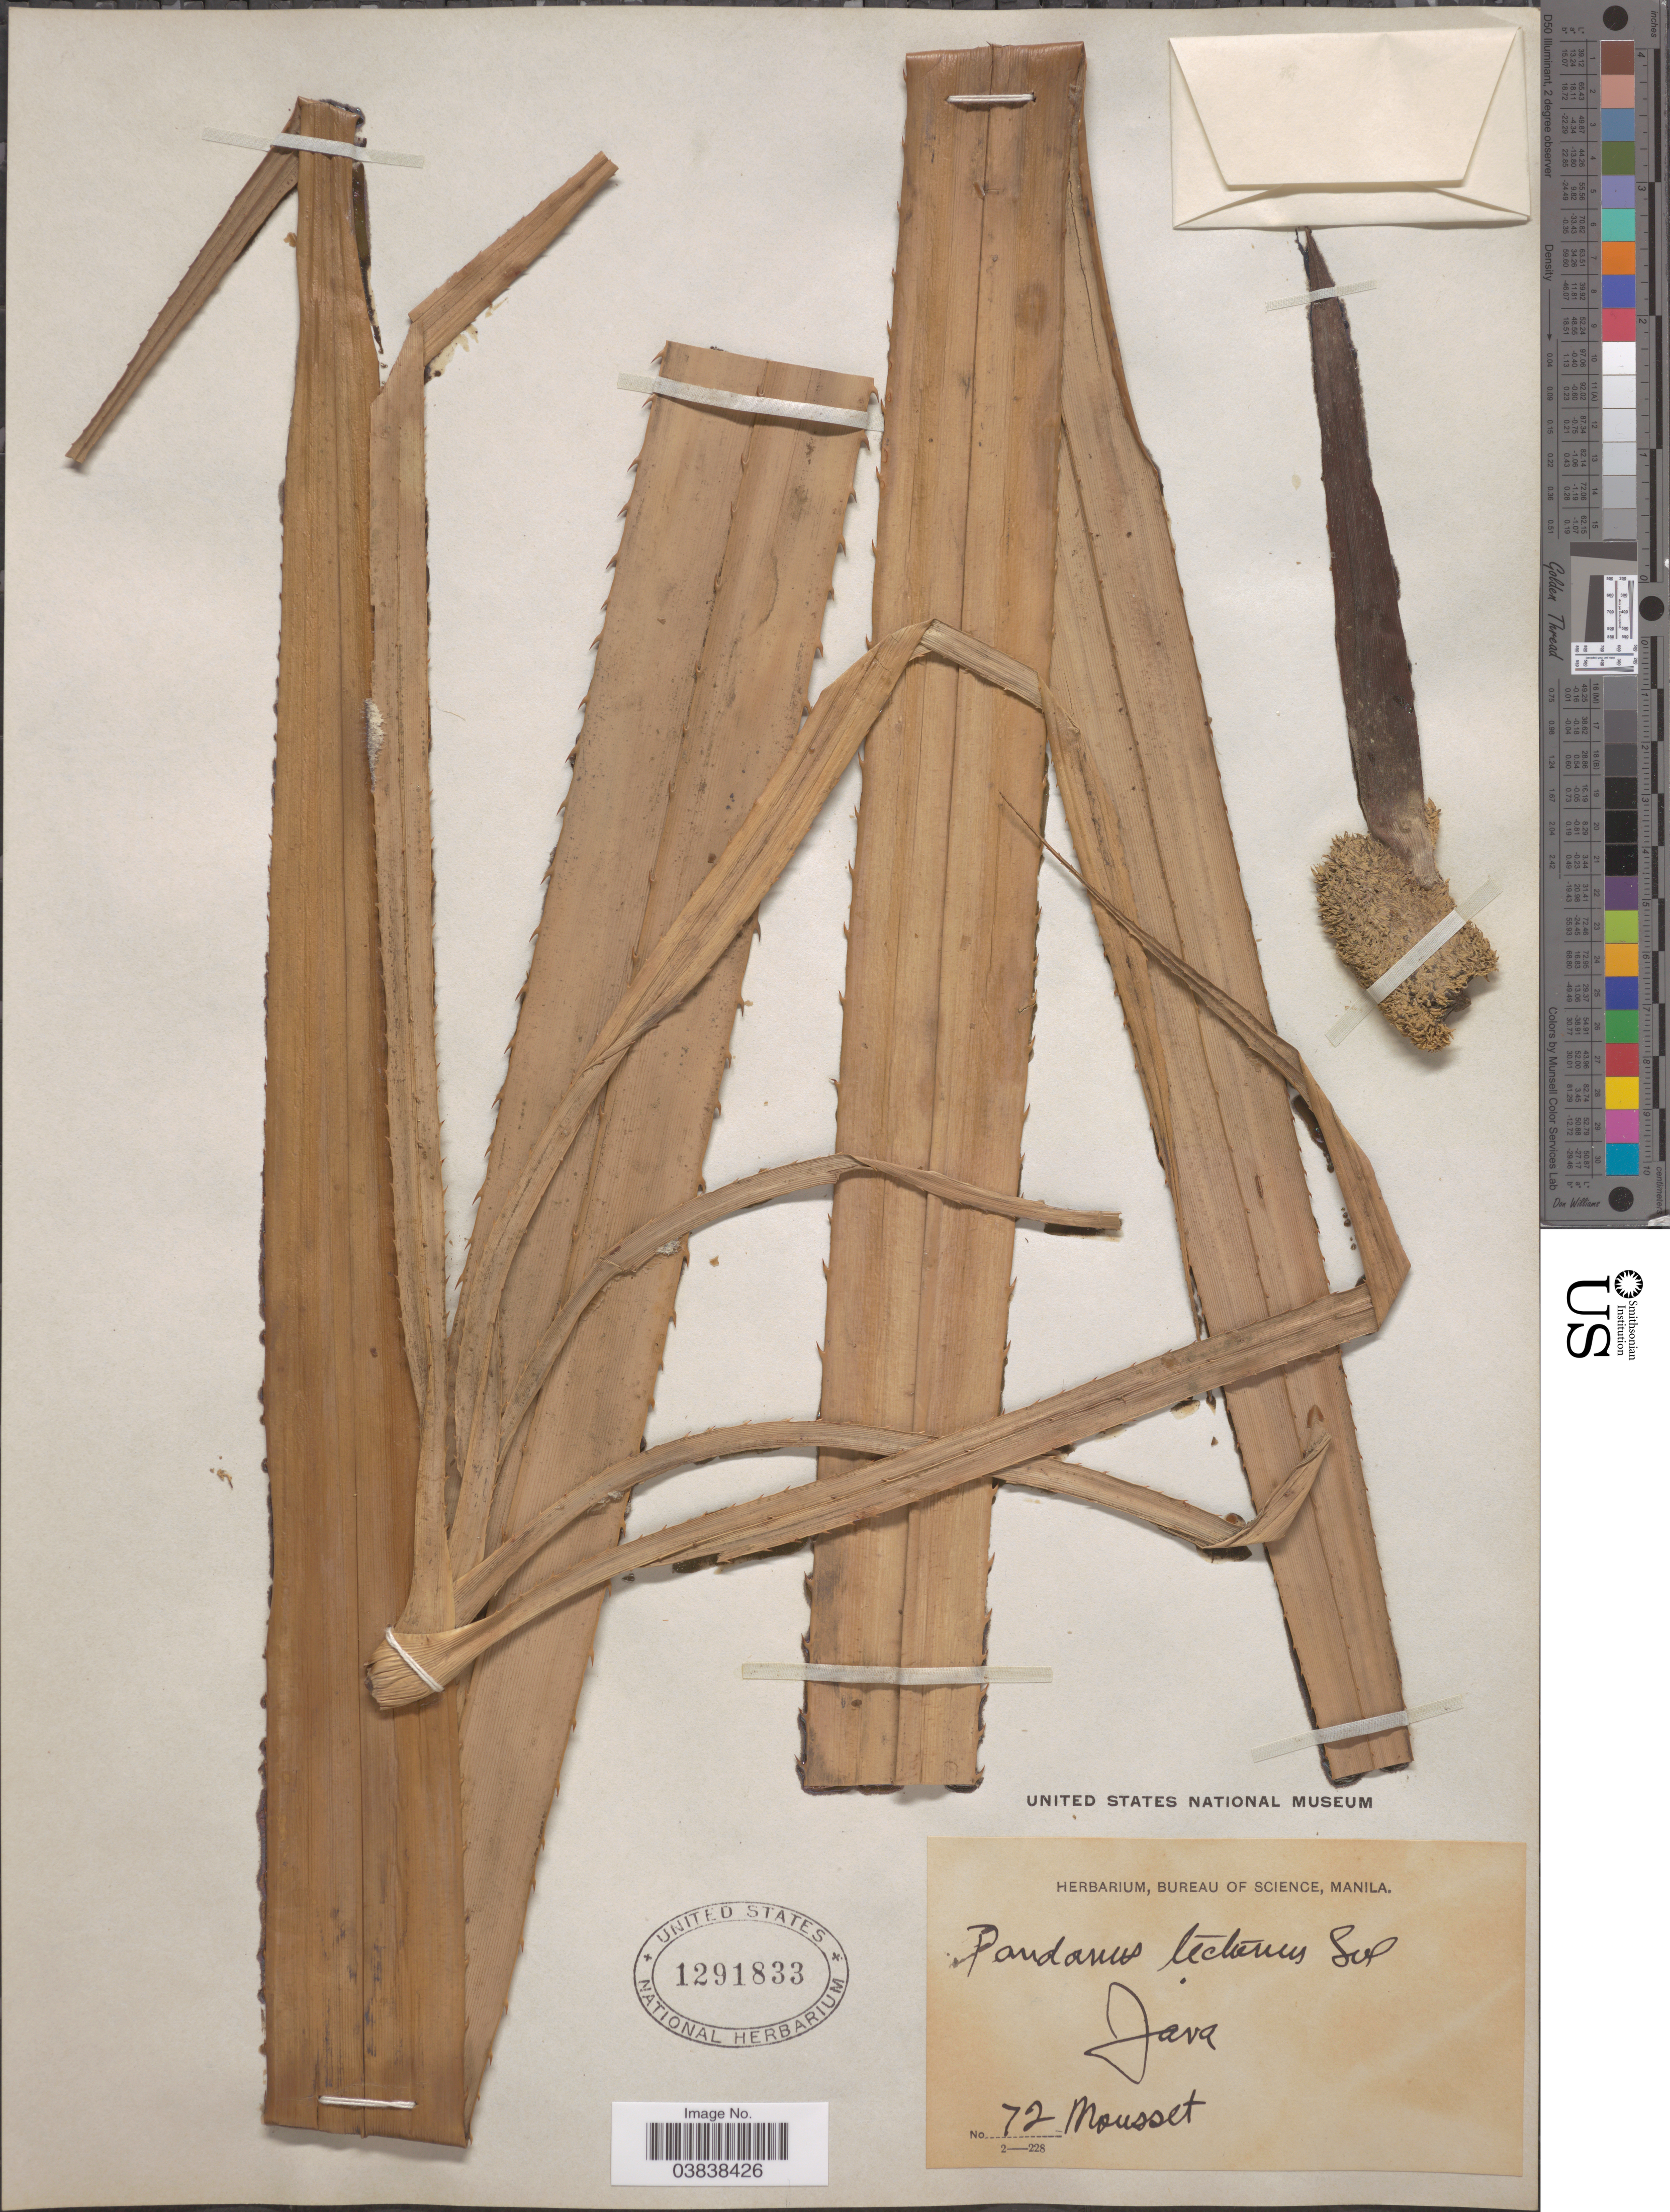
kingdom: Plantae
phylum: Tracheophyta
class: Liliopsida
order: Pandanales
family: Pandanaceae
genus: Pandanus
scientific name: Pandanus sp.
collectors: Mousset, --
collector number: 72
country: Indonesia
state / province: Java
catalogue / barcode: US 1291833